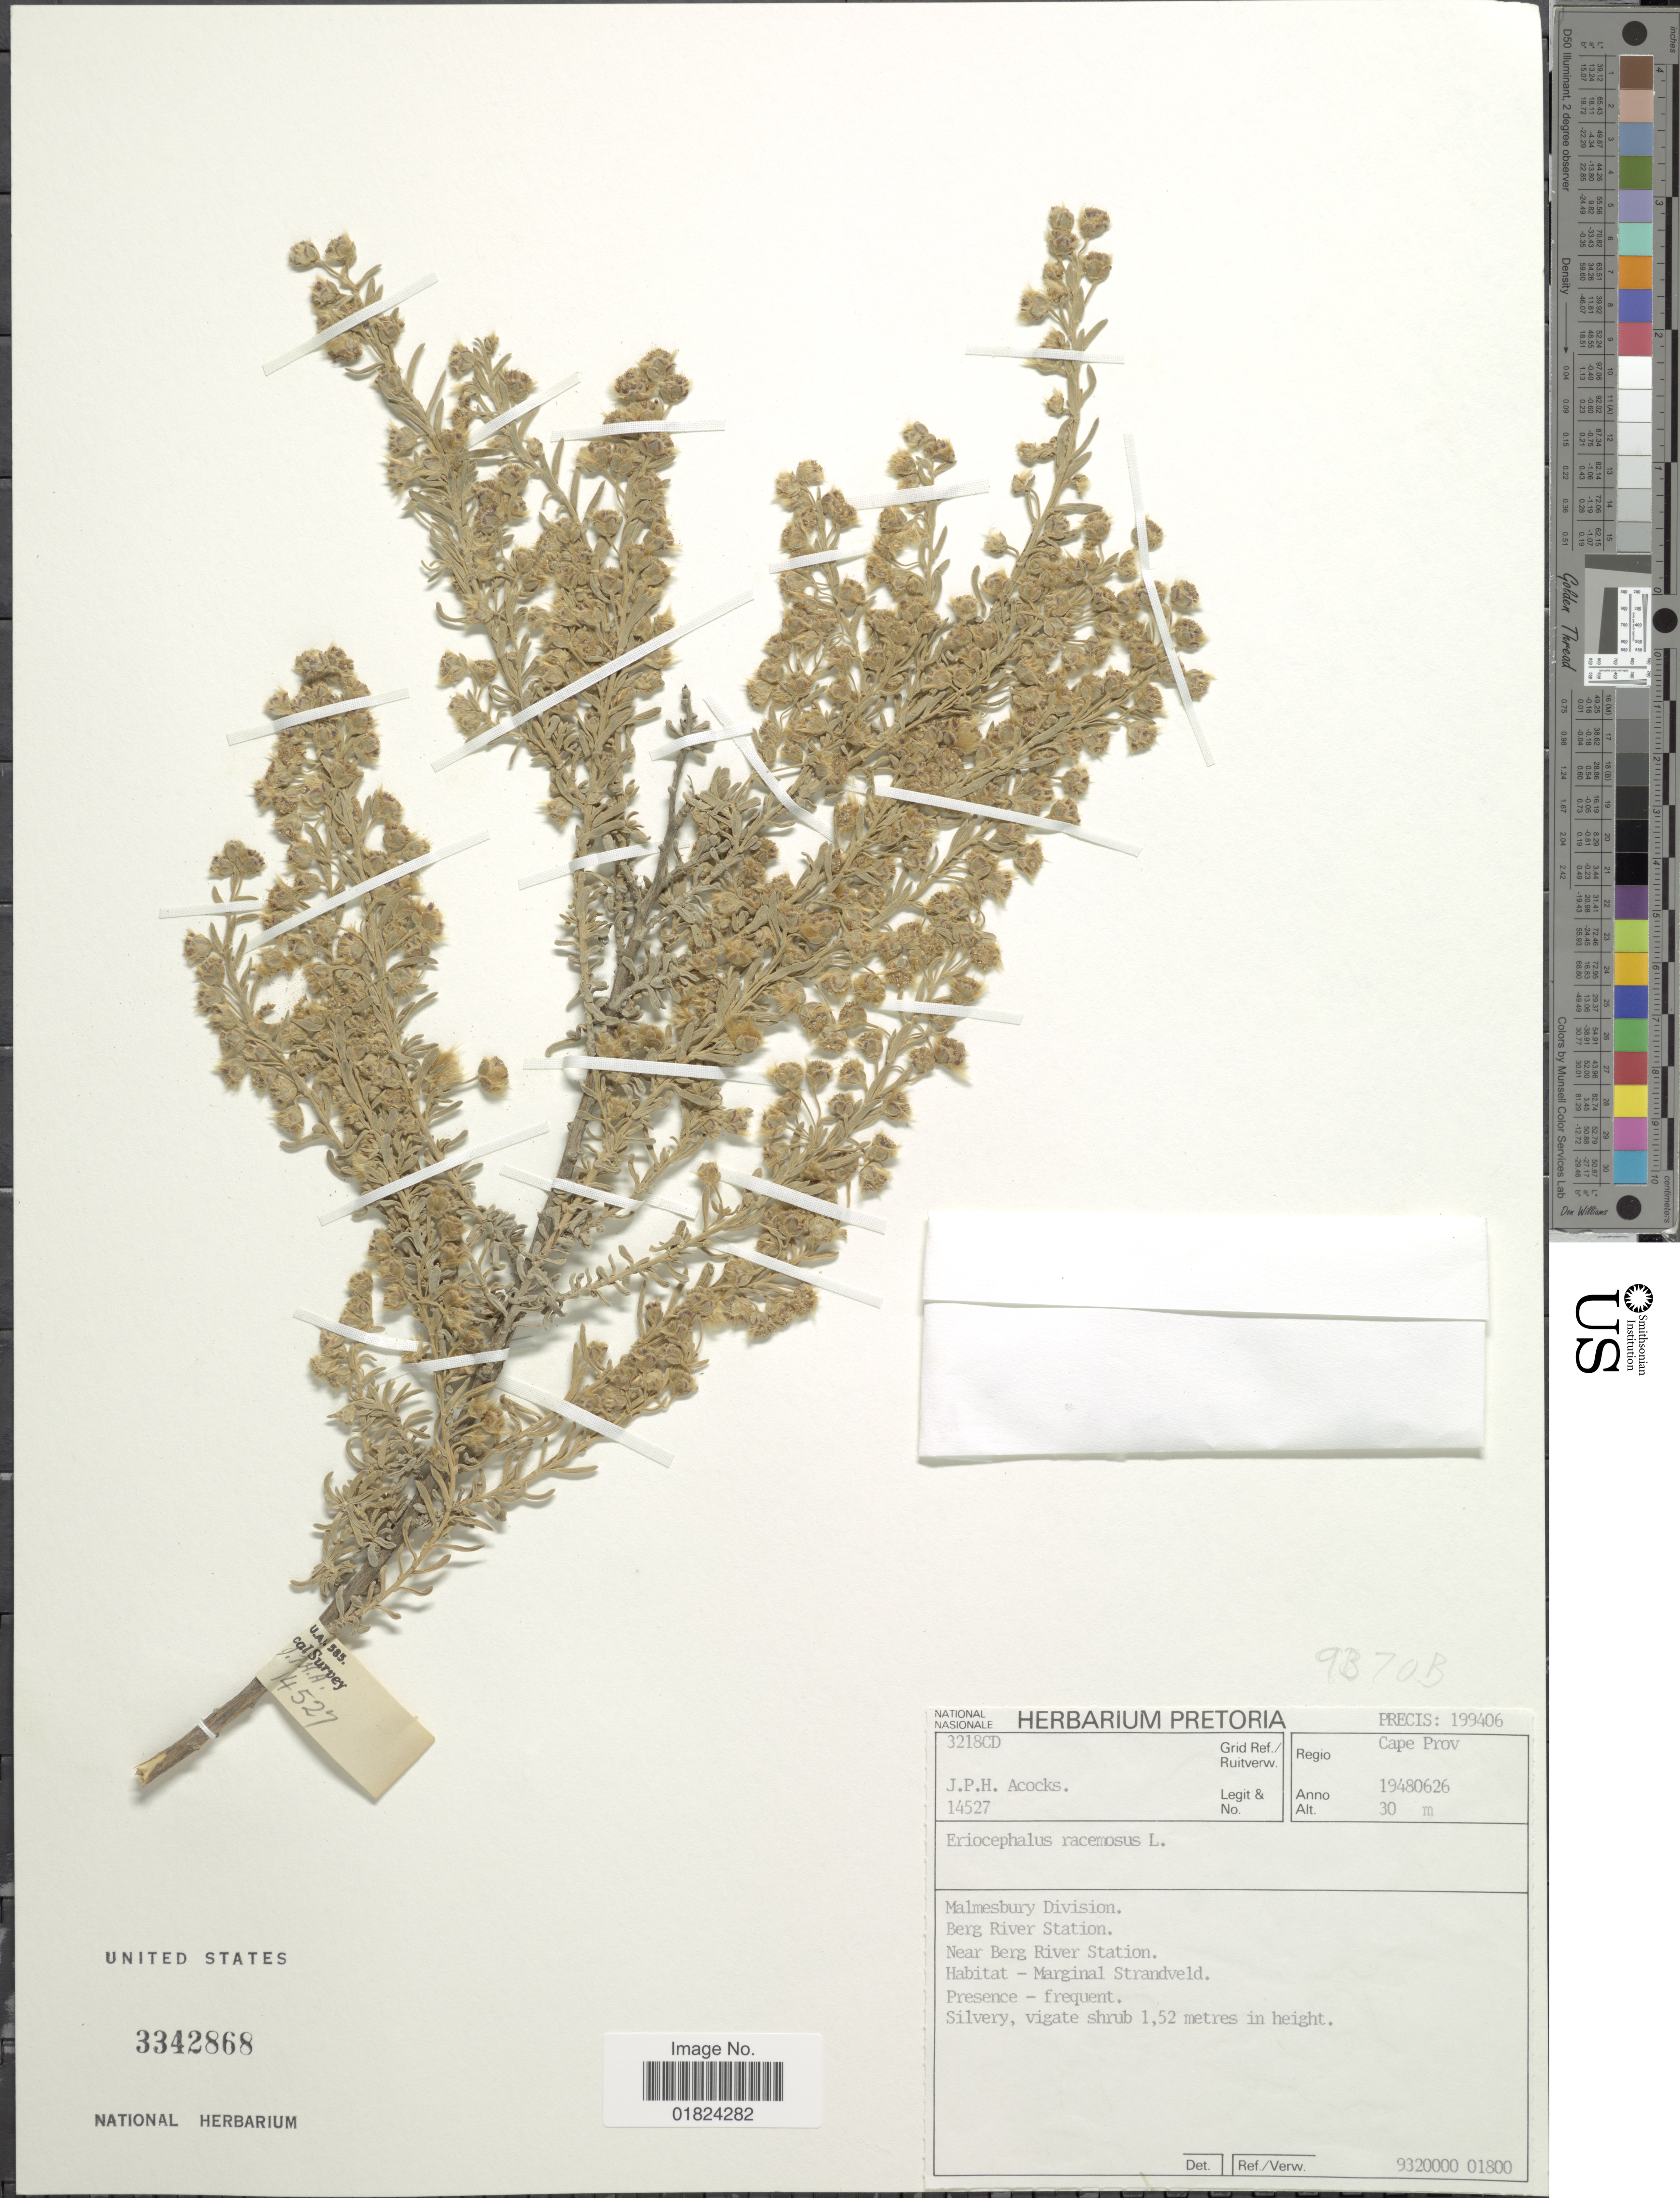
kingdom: Plantae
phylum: Tracheophyta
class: Magnoliopsida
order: Asterales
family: Asteraceae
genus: Eriocephalus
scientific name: Eriocephalus racemosus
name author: L.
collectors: J. P. Acocks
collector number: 14527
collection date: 1948-06-26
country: South Africa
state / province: Western Cape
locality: Malmesbury Division, Berg River Station, near Berg River Station.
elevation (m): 30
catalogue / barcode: US 3342868